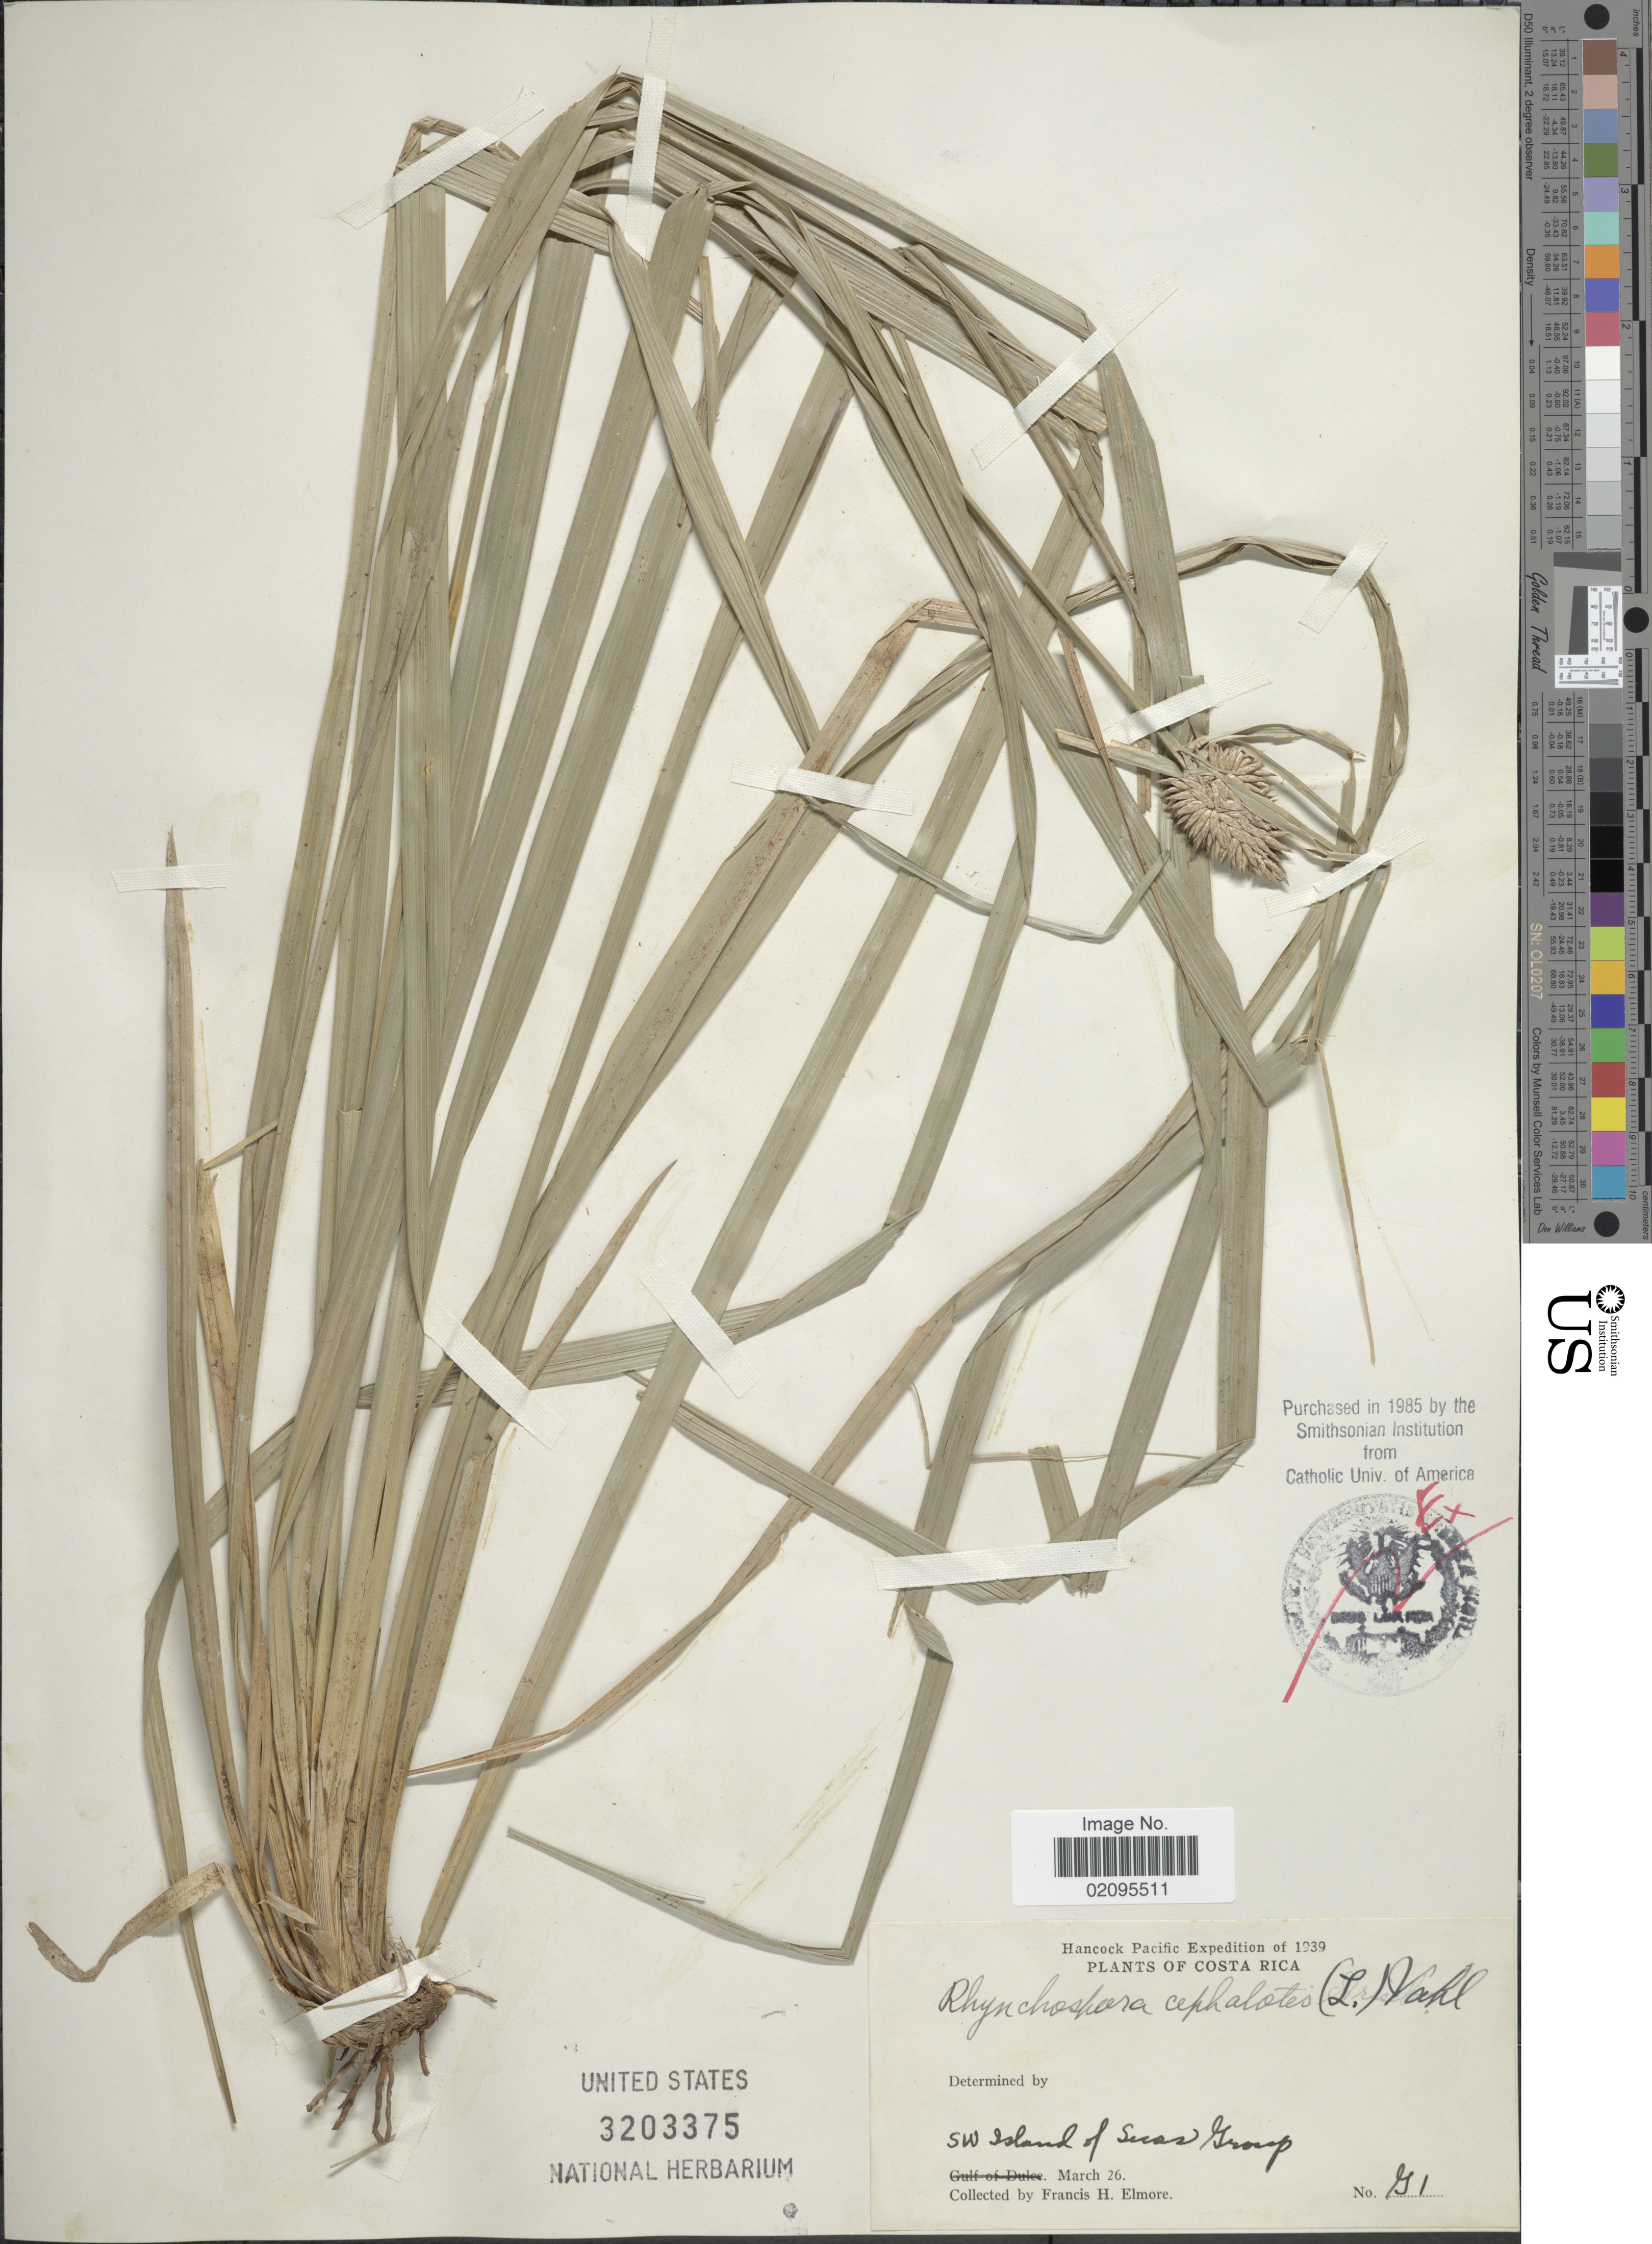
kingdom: Plantae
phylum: Tracheophyta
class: Liliopsida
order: Poales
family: Cyperaceae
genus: Rhynchospora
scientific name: Rhynchospora cephalotes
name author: (L.) Vahl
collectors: F. H. Elmore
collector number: G1*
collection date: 1939-03-26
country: Costa Rica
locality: S.W. Island of Secas Group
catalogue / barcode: US 3203375